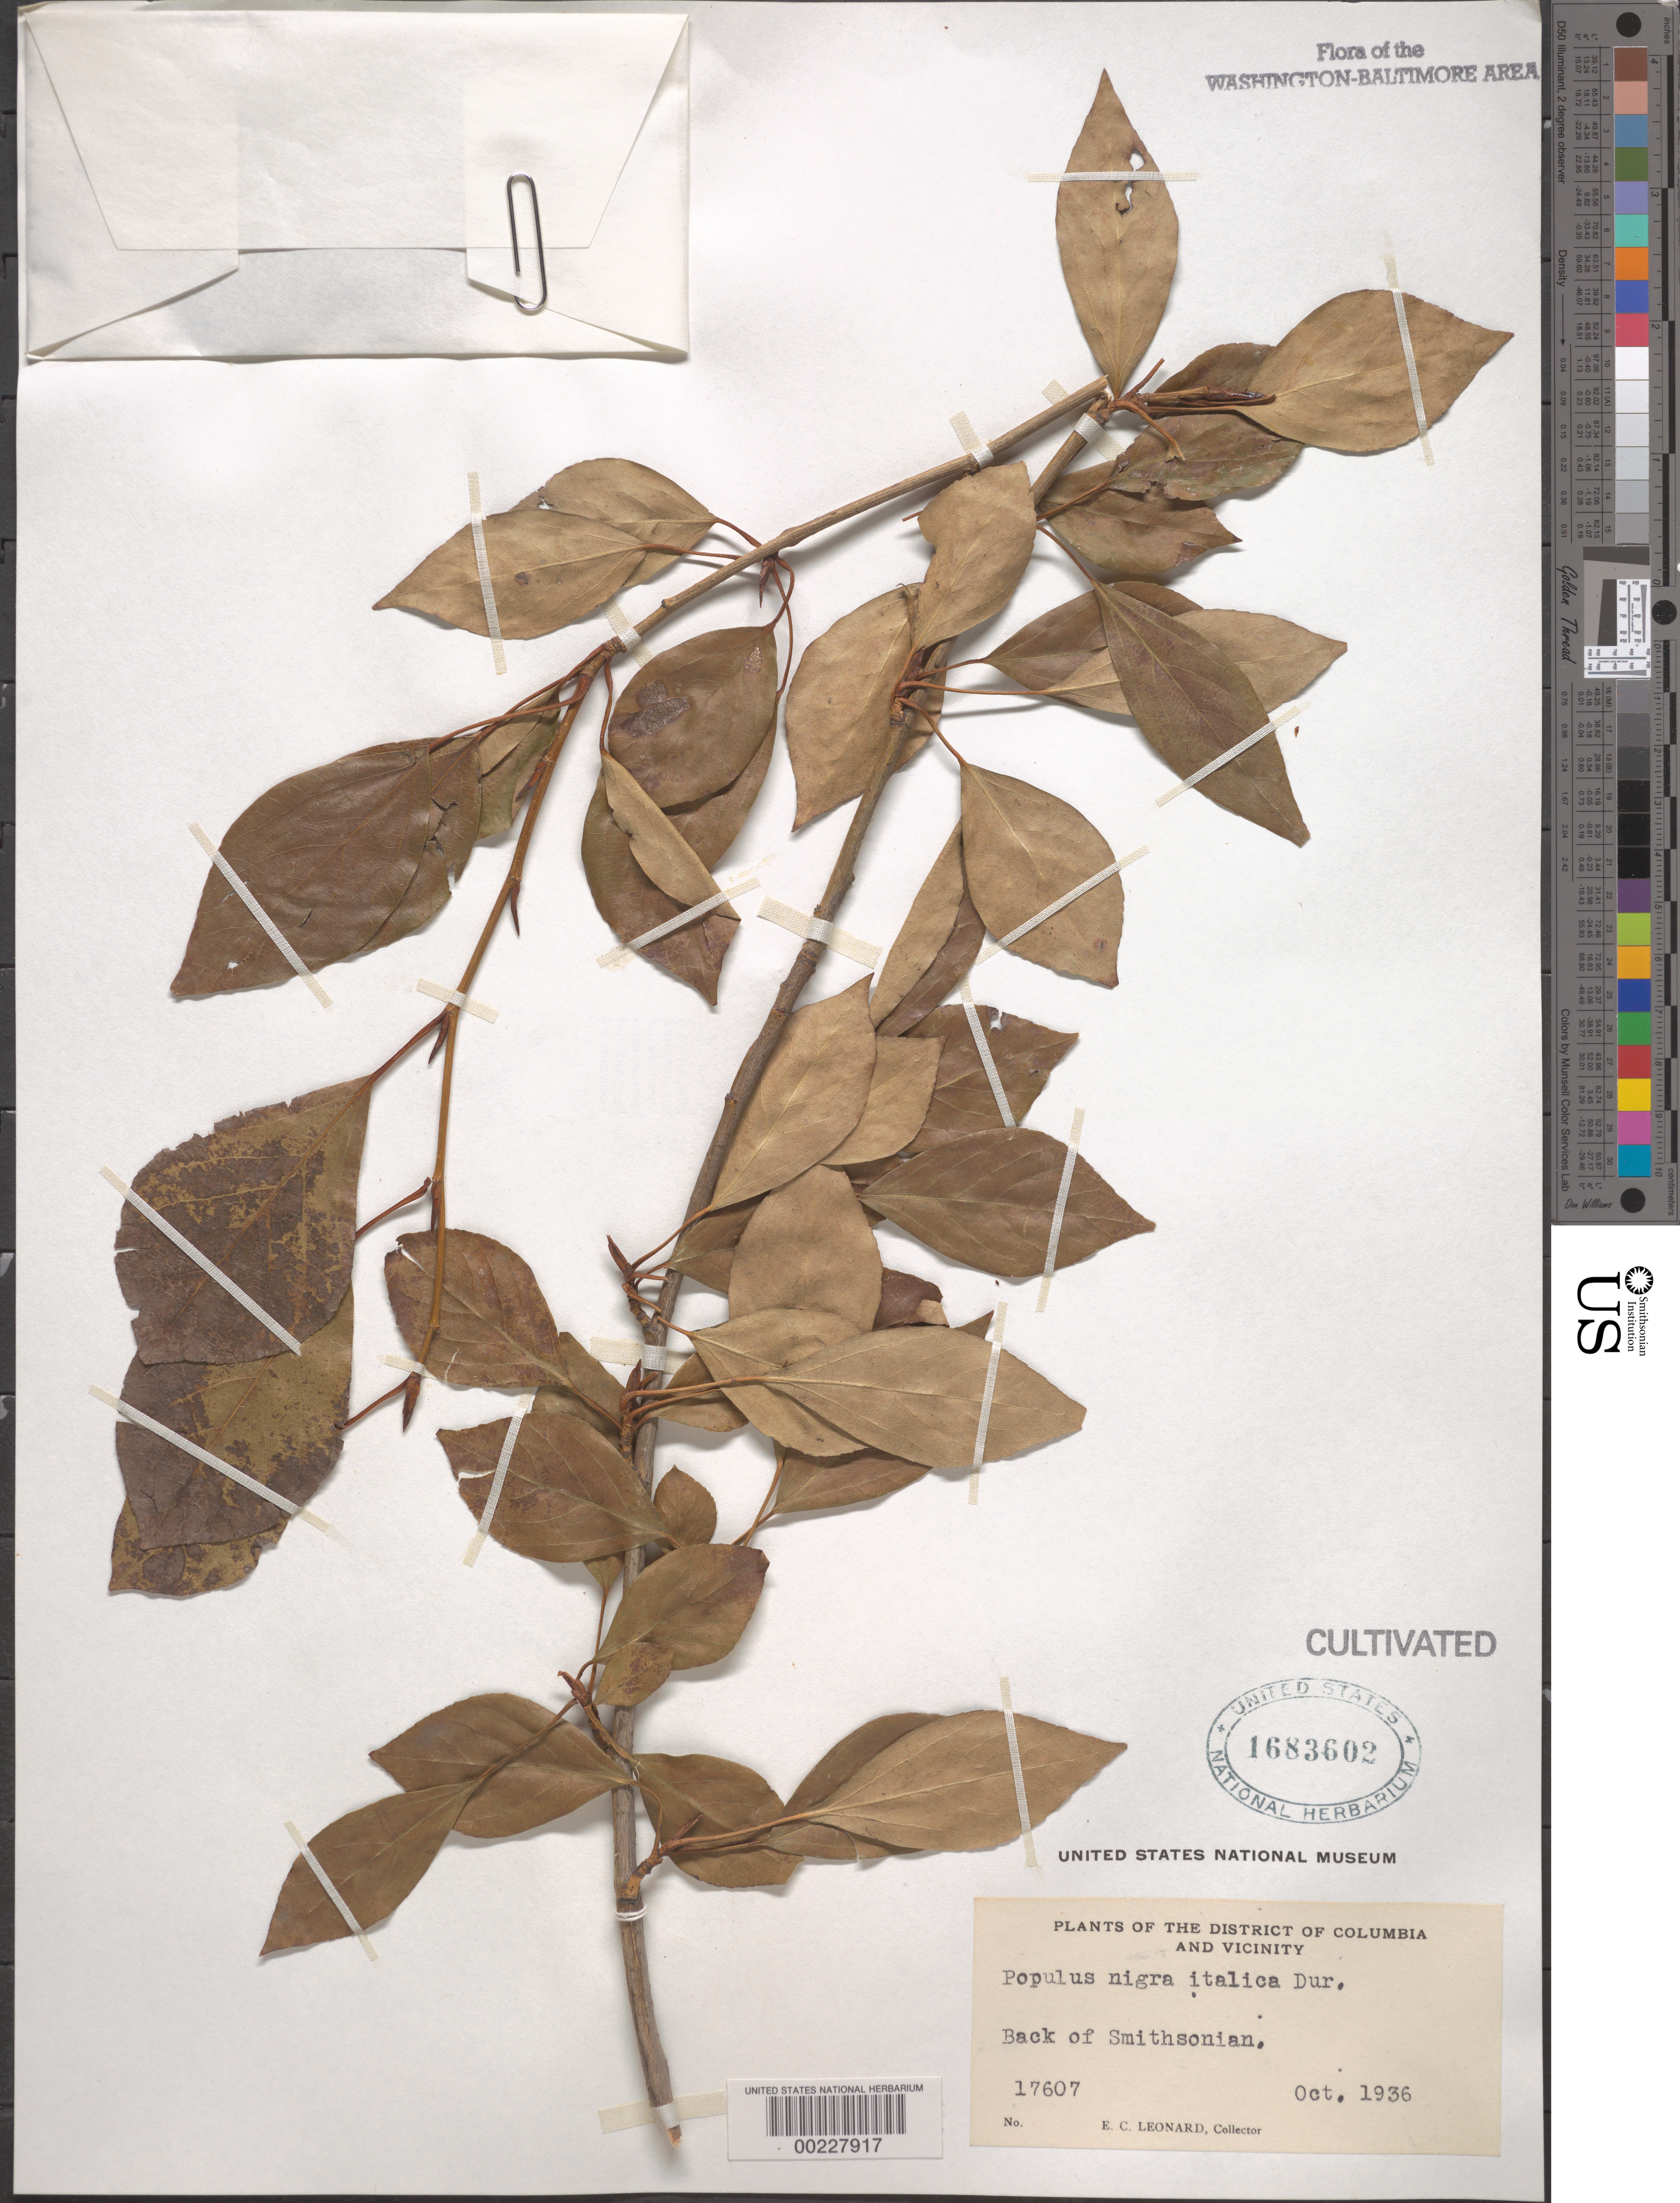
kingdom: Plantae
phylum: Tracheophyta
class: Magnoliopsida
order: Malpighiales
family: Salicaceae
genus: Populus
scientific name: Populus nigra var. italica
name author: Du Roi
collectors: E. C. Leonard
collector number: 17607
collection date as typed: Oct 1936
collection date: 1936-10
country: United States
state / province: District of Columbia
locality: Back of Smithsonian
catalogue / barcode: US 1683602